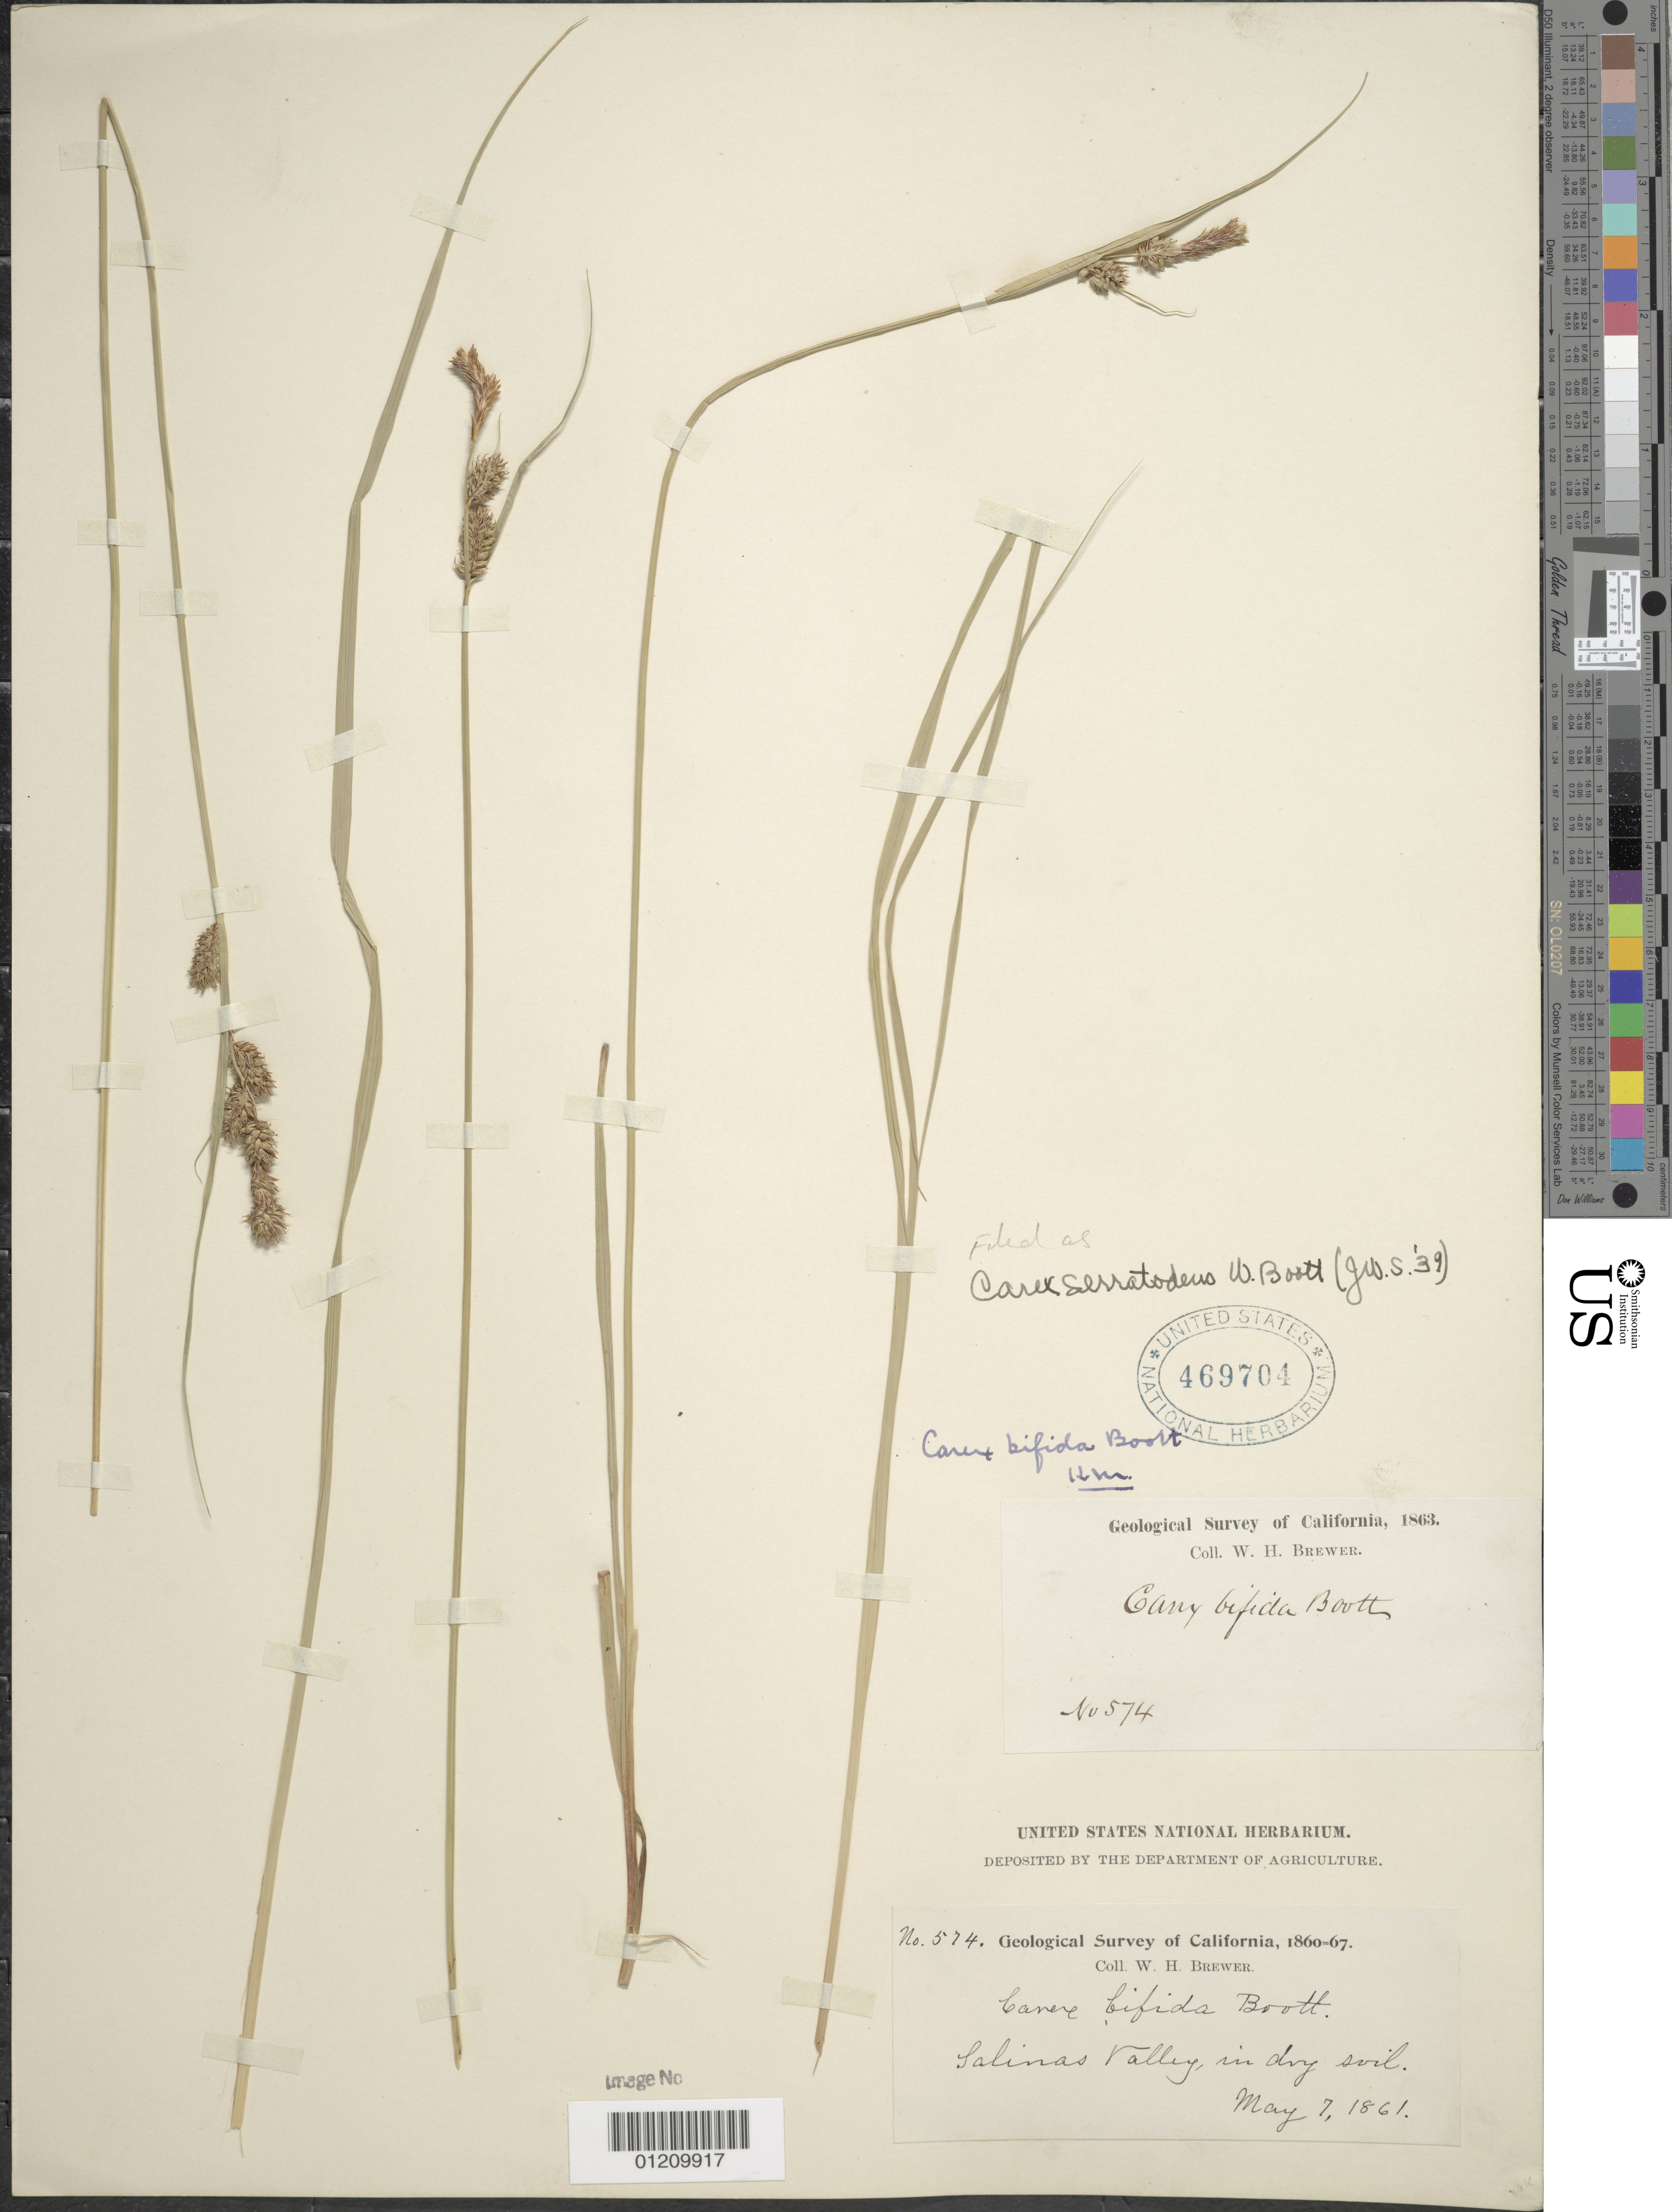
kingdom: Plantae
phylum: Tracheophyta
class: Liliopsida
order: Poales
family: Cyperaceae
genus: Carex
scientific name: Carex serratodens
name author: W. Boott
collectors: W. H. Brewer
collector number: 574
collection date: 1861-05-07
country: United States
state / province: California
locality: Salinas Valley.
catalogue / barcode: US 469704